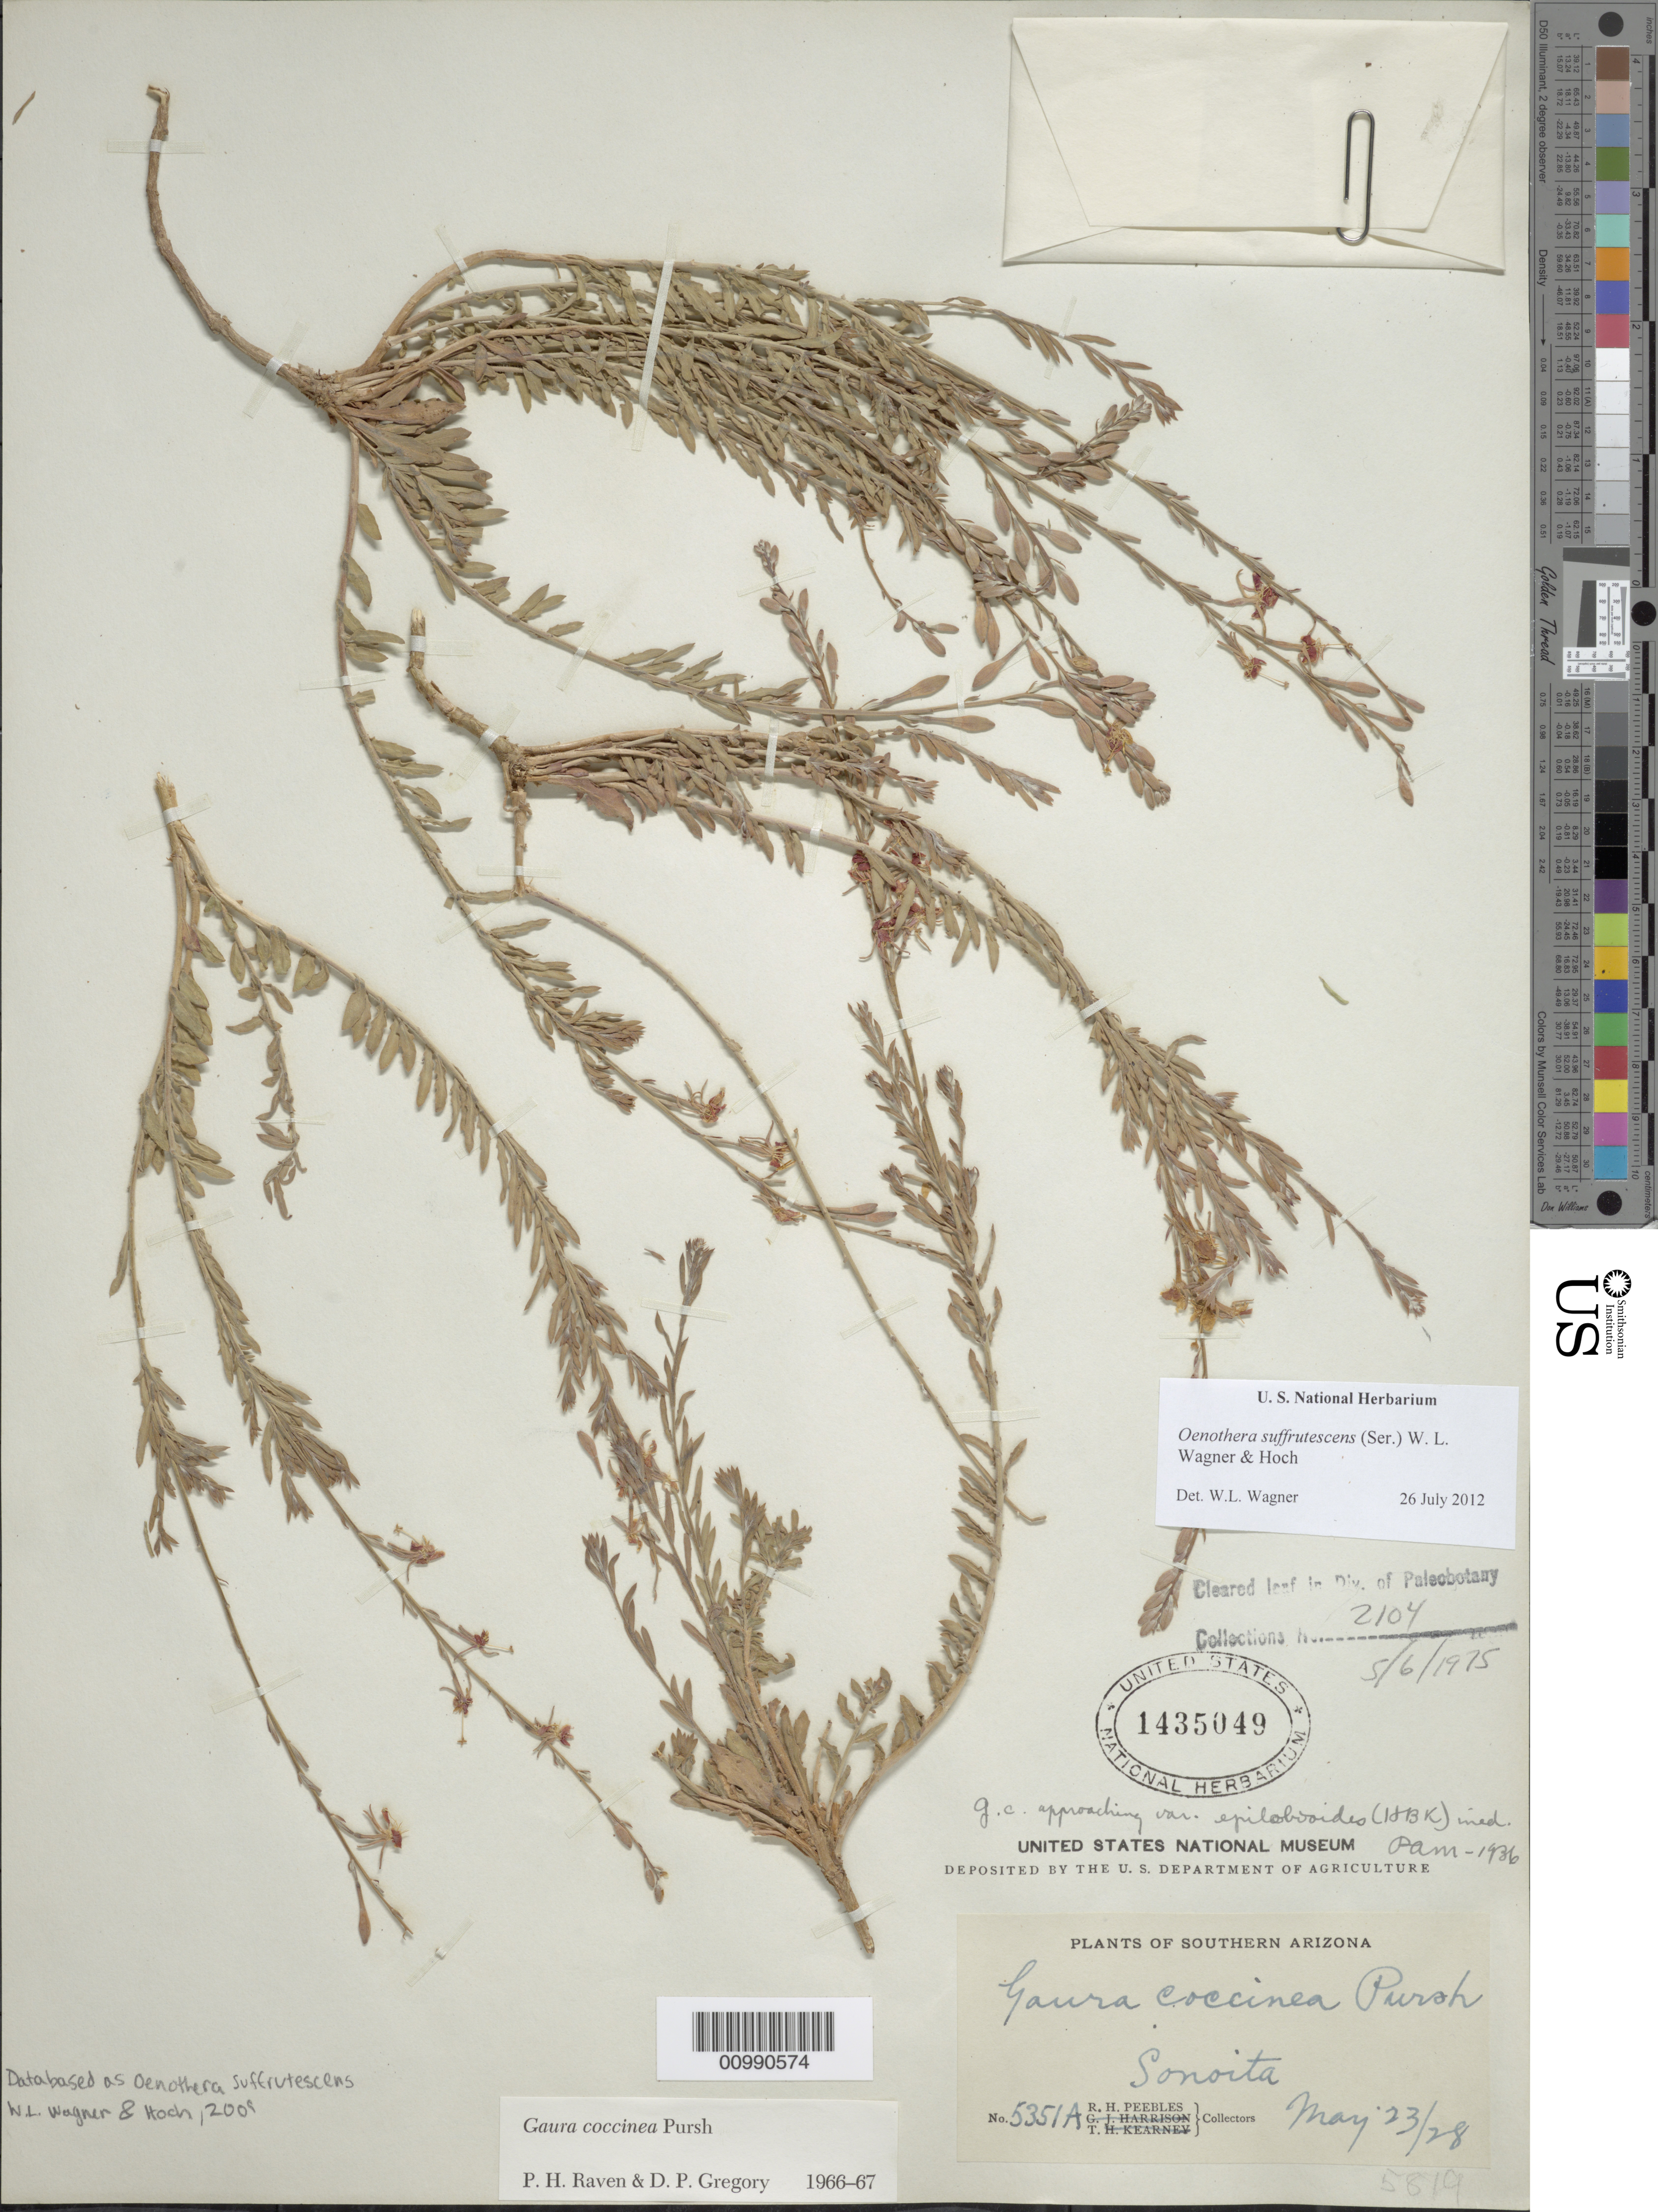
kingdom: Plantae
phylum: Tracheophyta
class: Magnoliopsida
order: Myrtales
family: Onagraceae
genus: Oenothera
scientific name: Oenothera suffrutescens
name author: (Ser.) W.L. Wagner & Hoch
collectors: R. H. Peebles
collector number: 5351A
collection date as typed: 23 May 1928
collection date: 1928-05-23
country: United States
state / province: Arizona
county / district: Santa Cruz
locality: Sonoita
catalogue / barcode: US 1435049